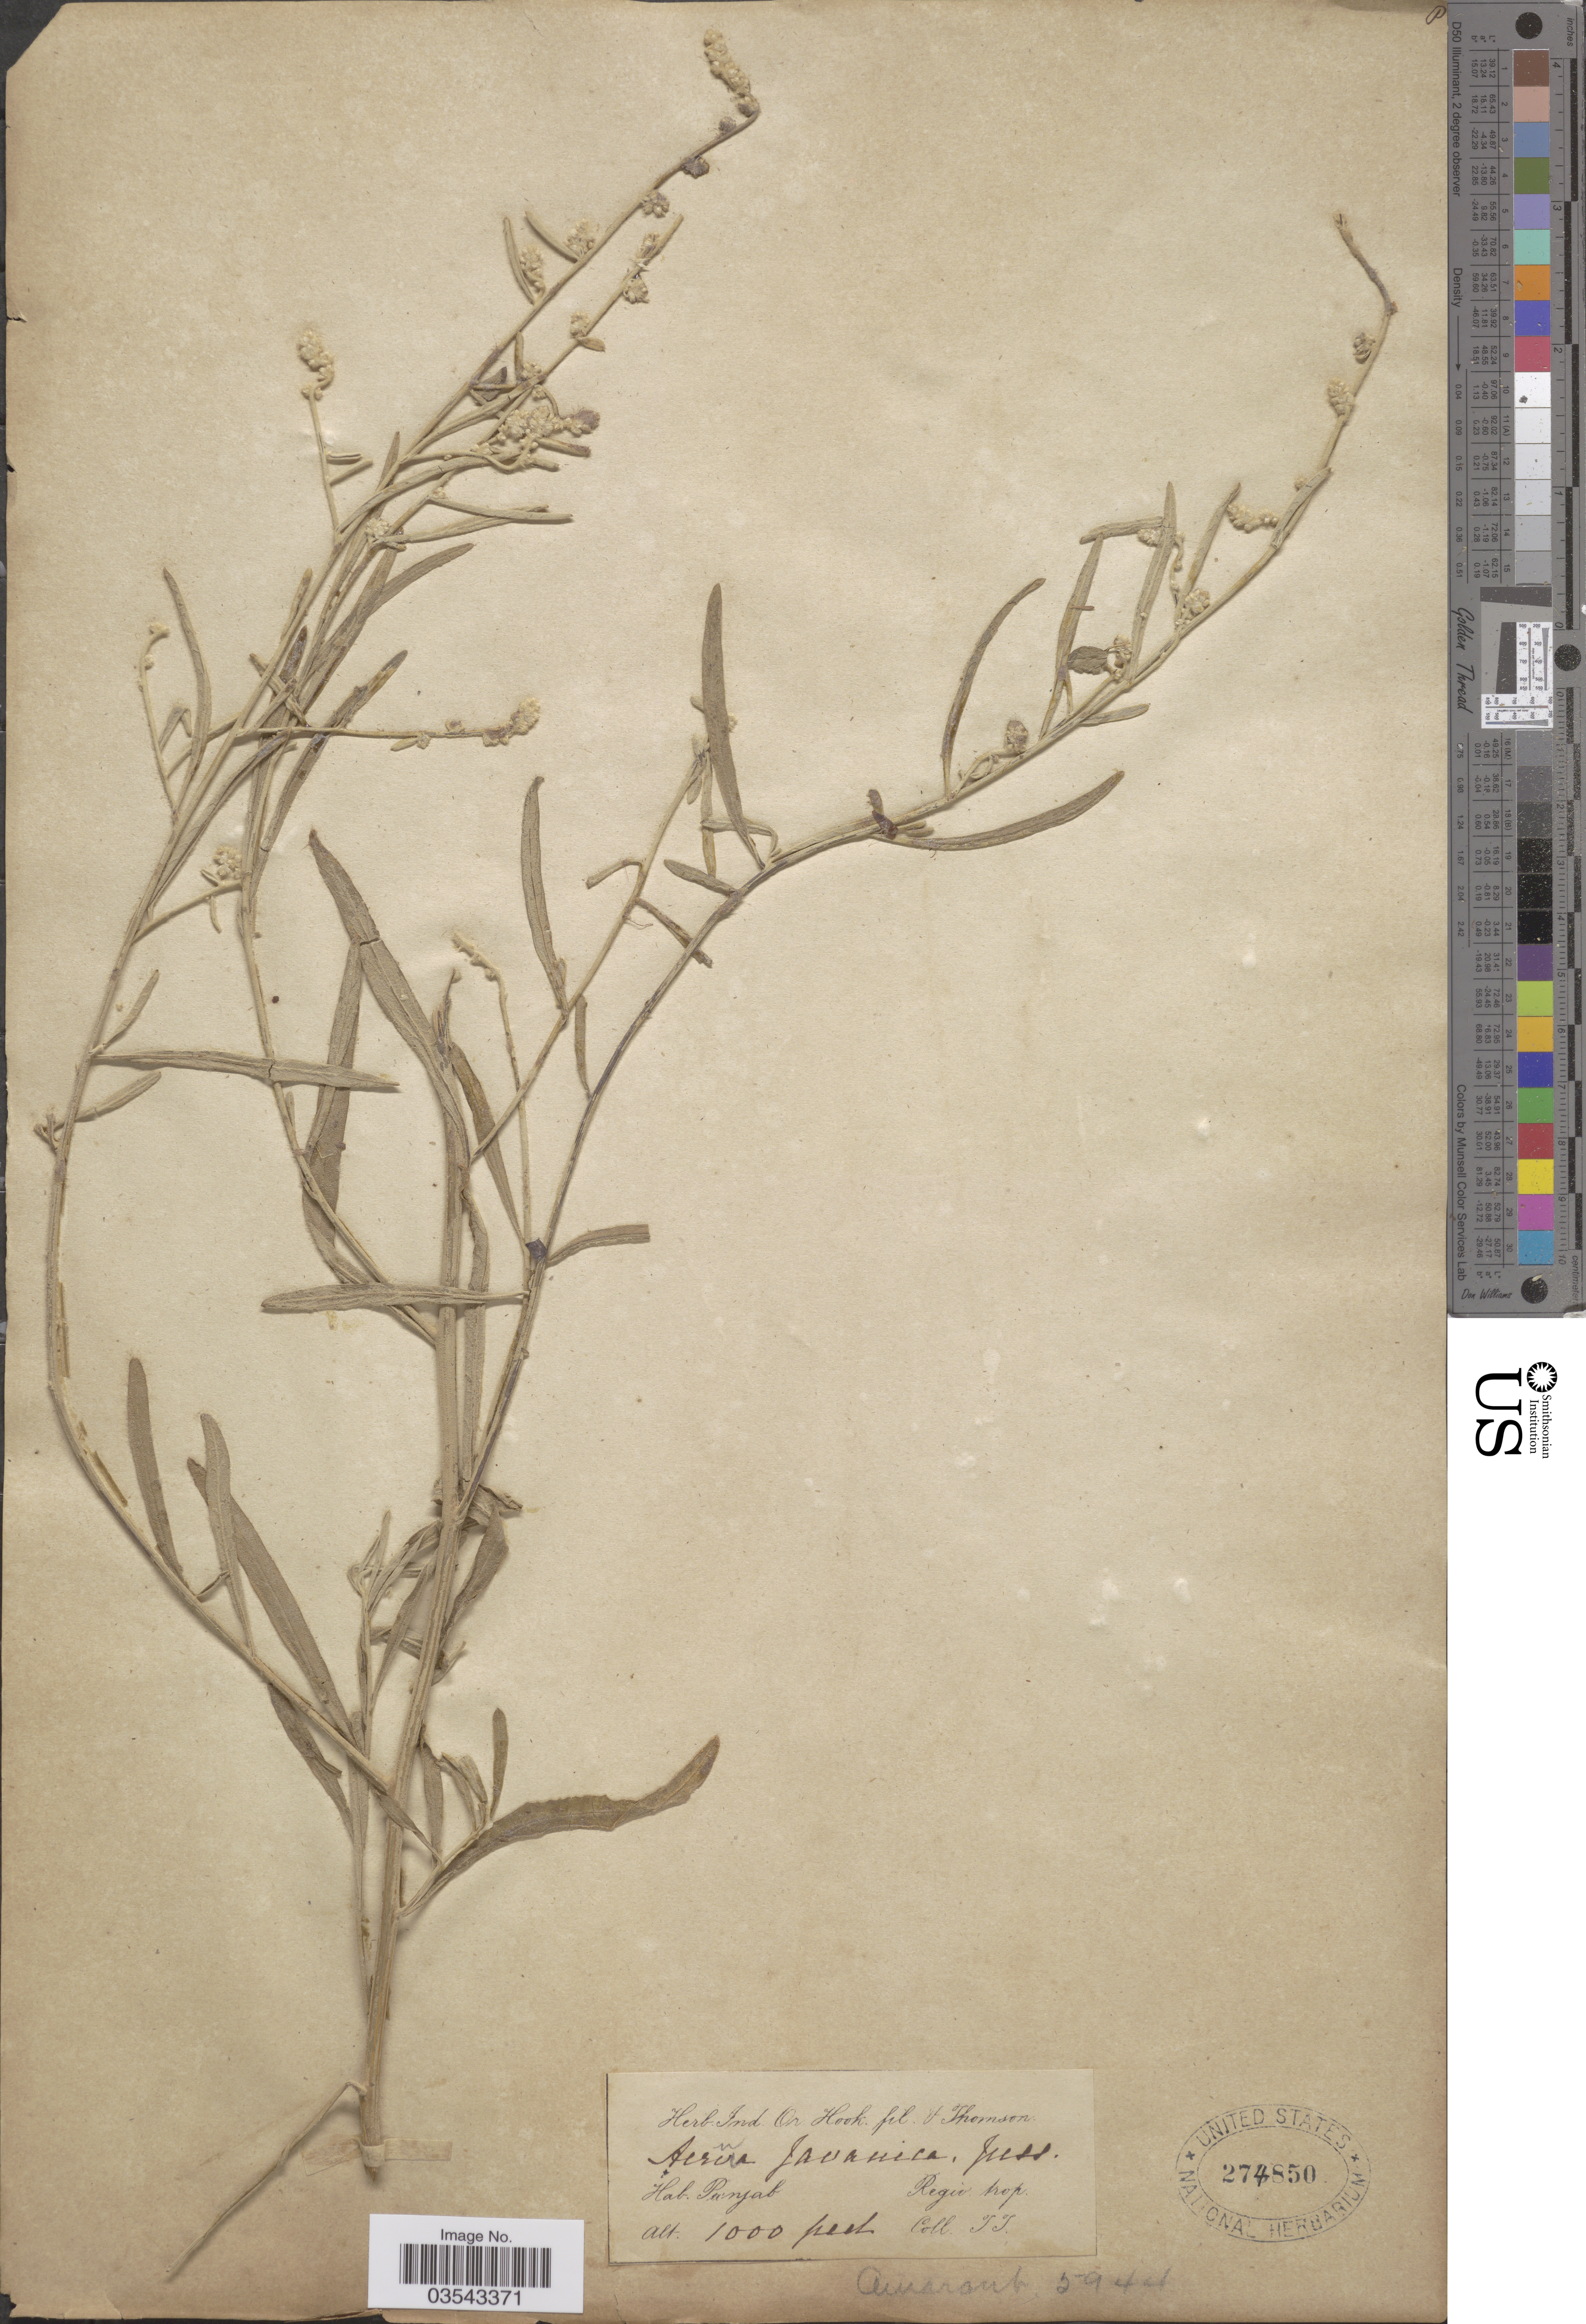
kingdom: Plantae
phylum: Tracheophyta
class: Magnoliopsida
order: Caryophyllales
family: Amaranthaceae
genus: Aerva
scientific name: Aerva javanica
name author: (Burm. f.) Juss. ex Schult.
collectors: T. Thomson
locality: Panjab. Regio: trop.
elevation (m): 305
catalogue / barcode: US 274850